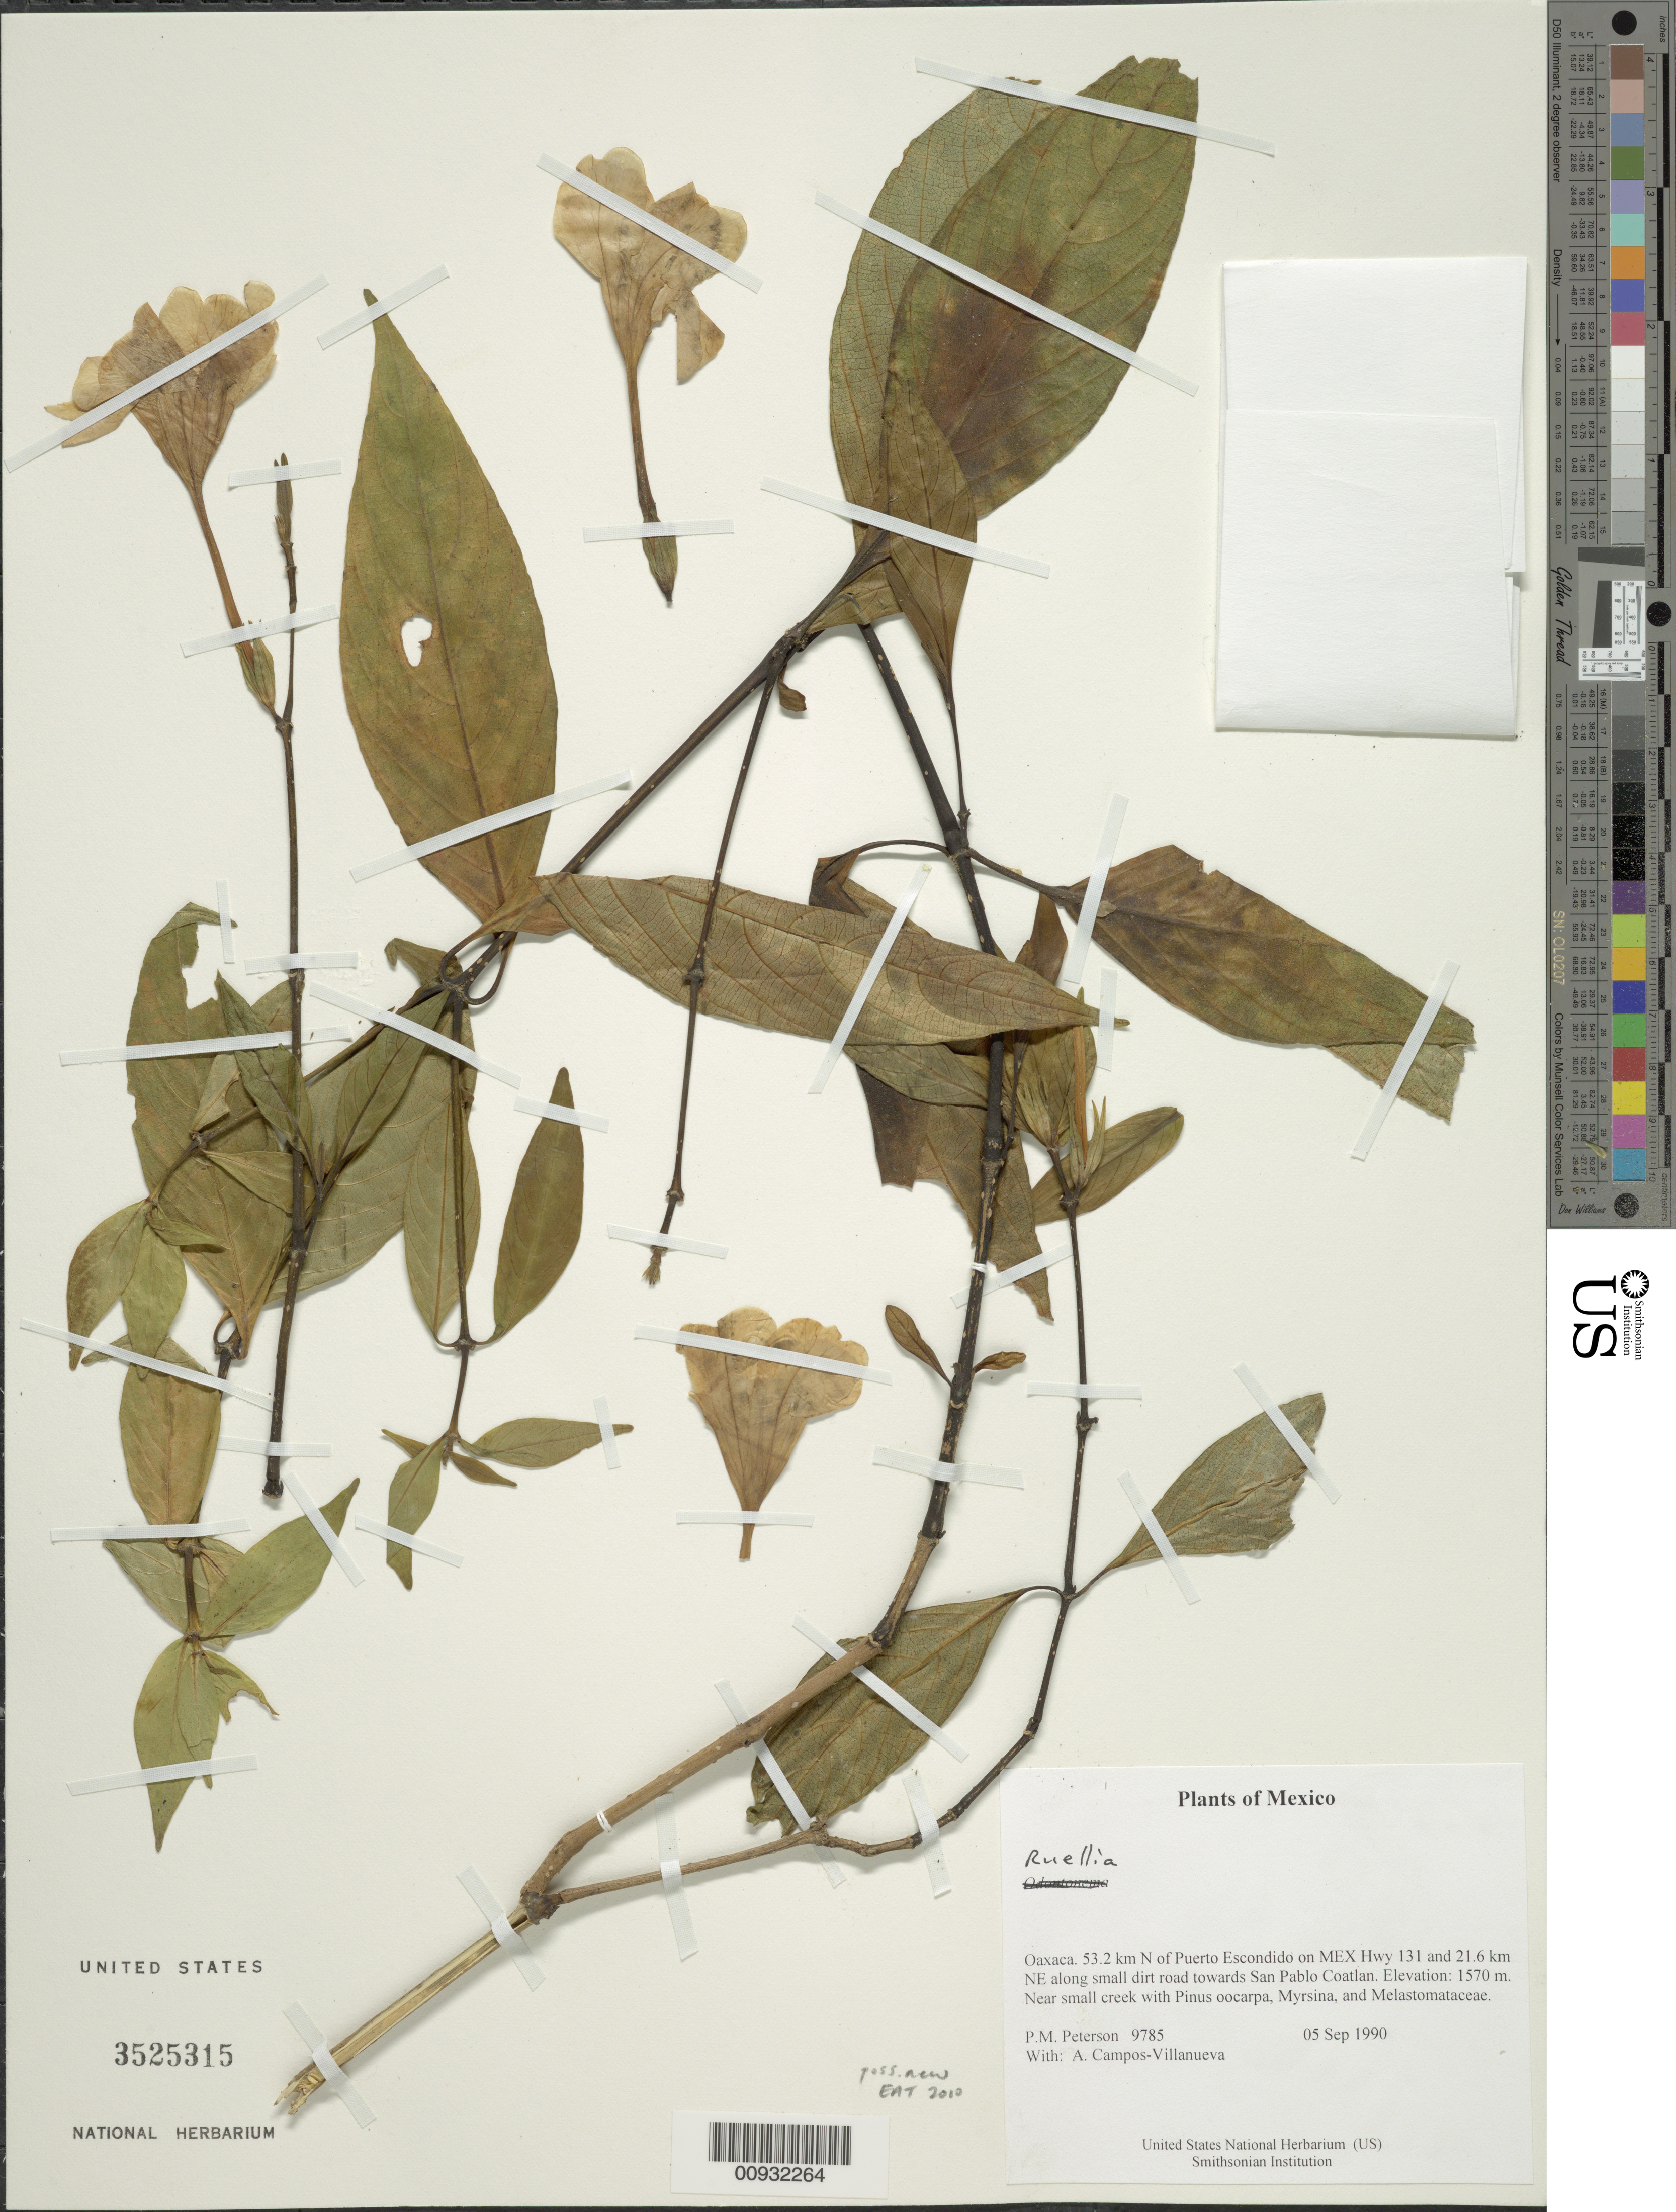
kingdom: Plantae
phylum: Tracheophyta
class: Magnoliopsida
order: Lamiales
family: Acanthaceae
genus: Ruellia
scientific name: Ruellia sp.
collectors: P. M. Peterson & A. Campos-Villanueva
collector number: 09785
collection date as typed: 05 Sep 1990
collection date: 1990-09-05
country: Mexico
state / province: Oaxaca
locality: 53.2 km N of Puerto Escondido on MEX Hwy 131 and 21.6 km NE along small dirt road towards San Pablo Coatlan.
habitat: Near small creek with Pinus oocarpa, Myrsina, and Melastomataceae.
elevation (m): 1570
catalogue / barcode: US 3525315